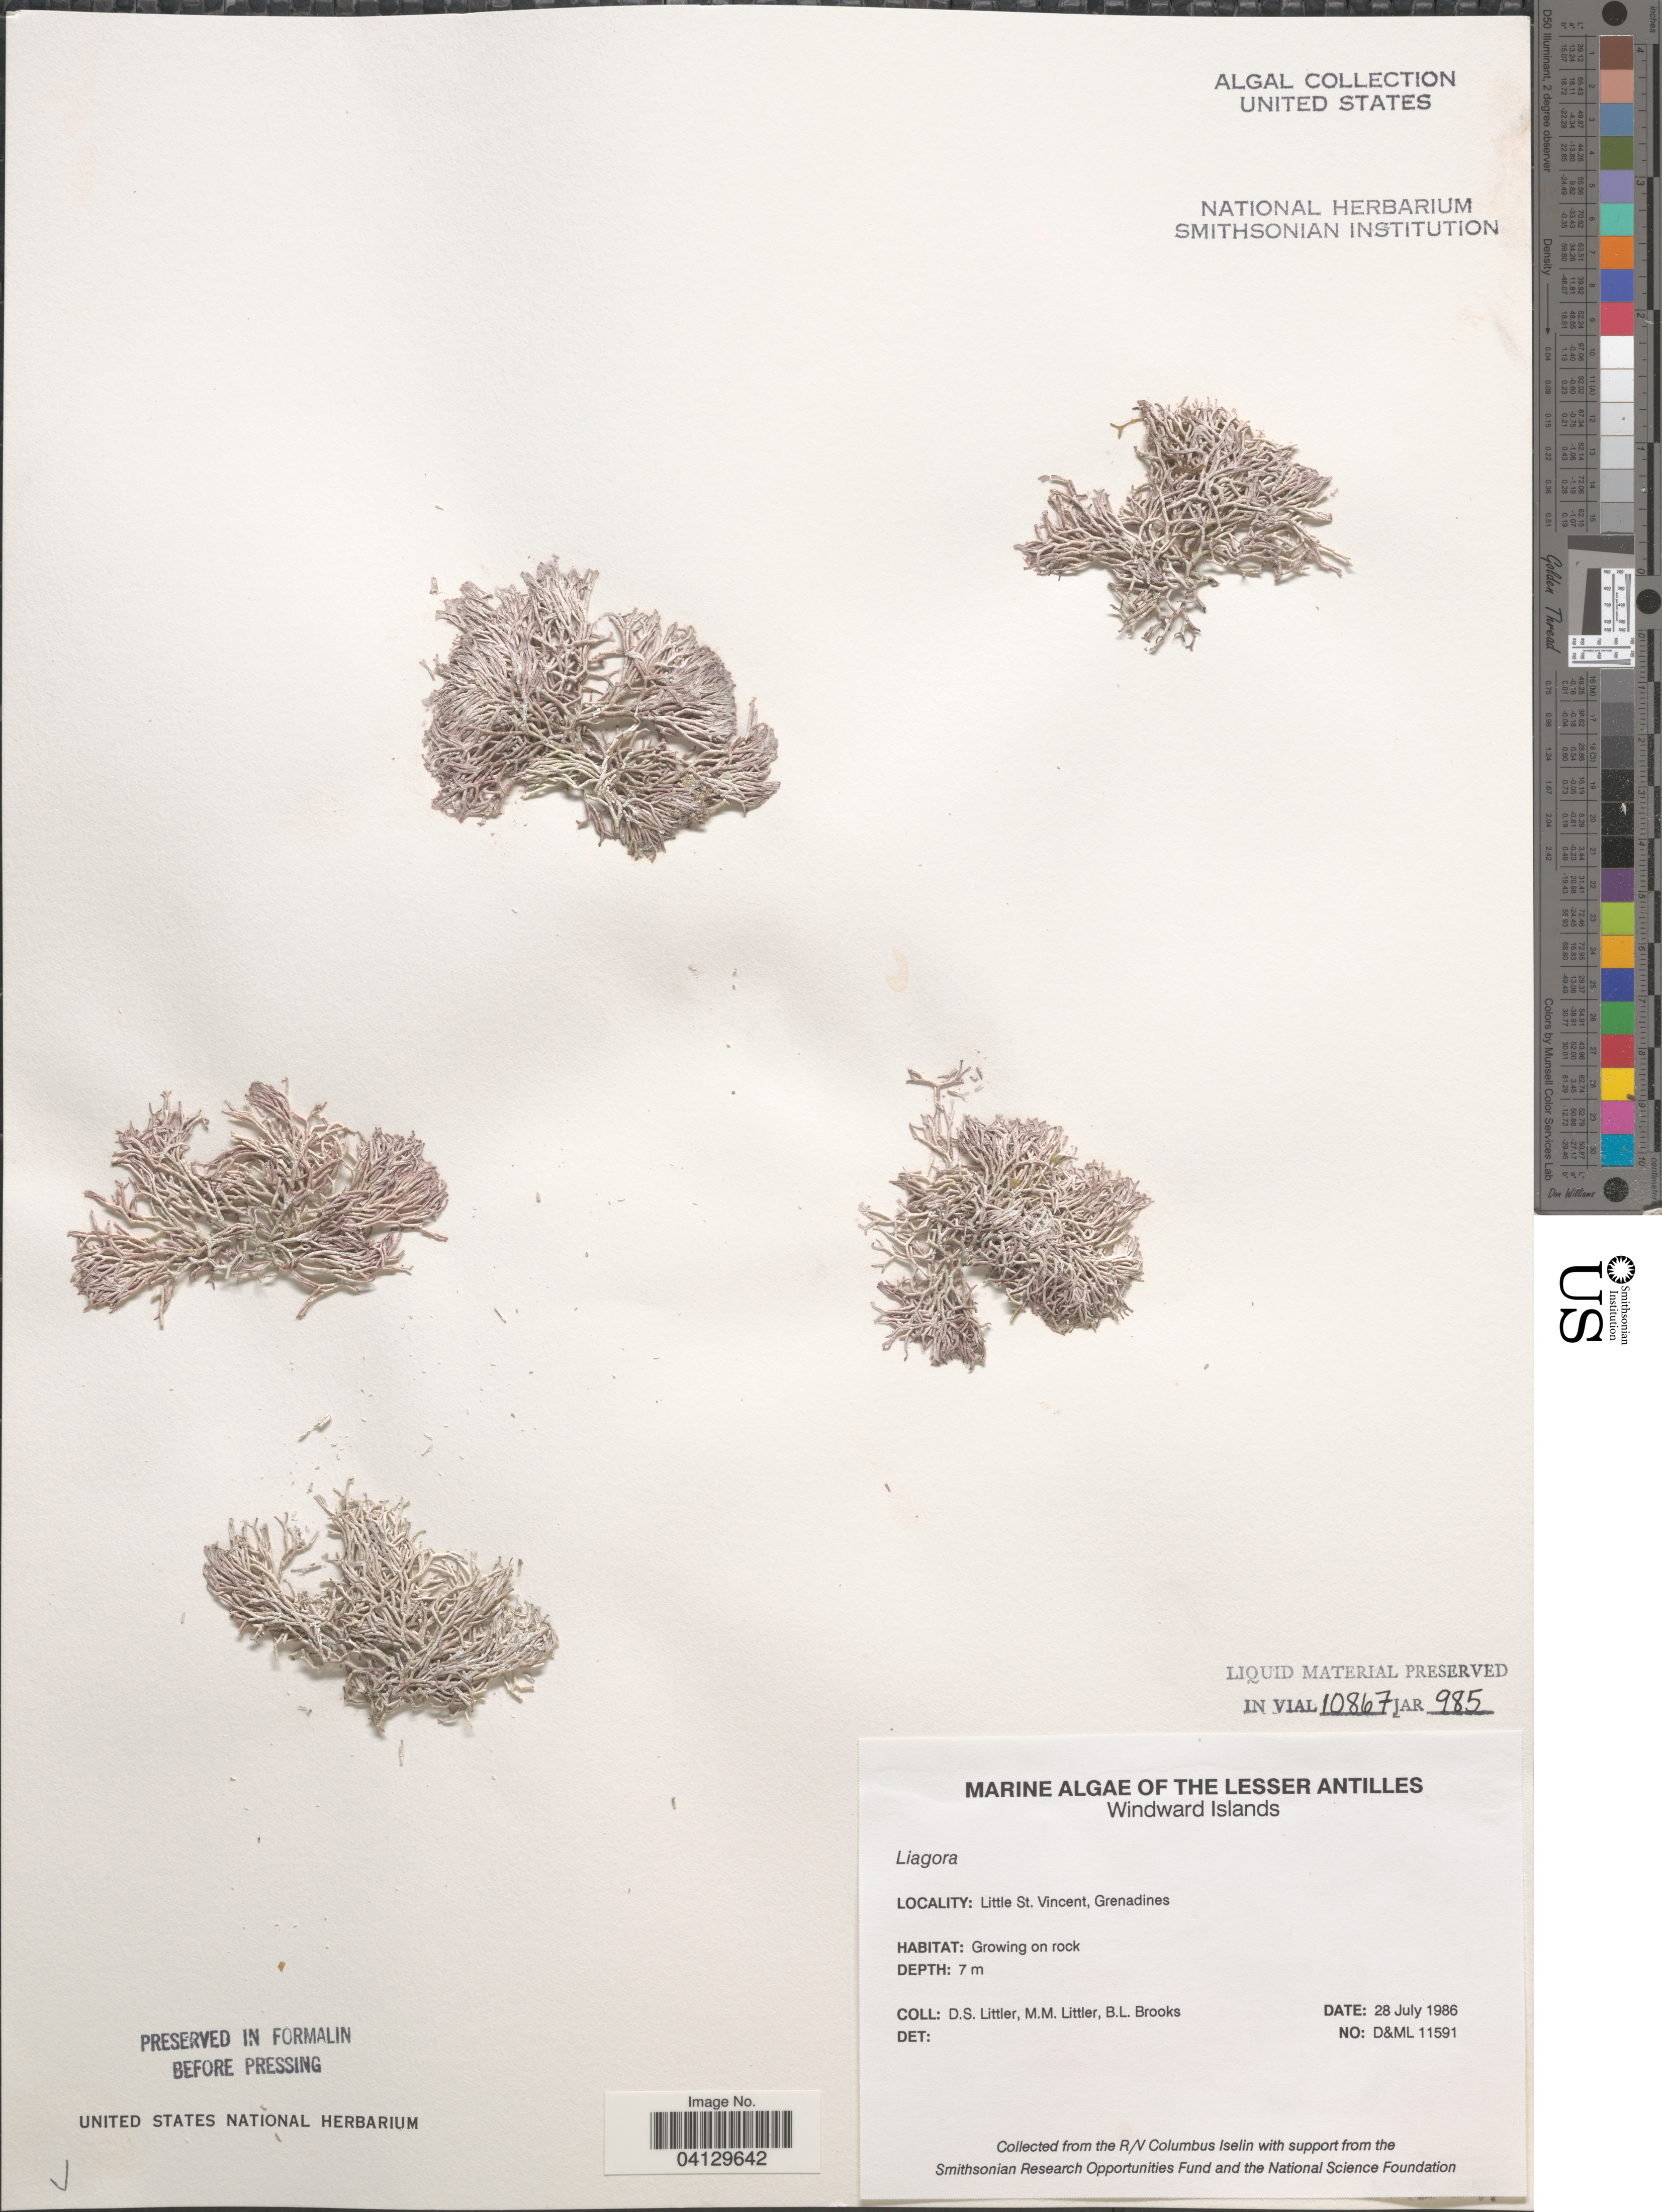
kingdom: Plantae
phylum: Rhodophyta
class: Florideophyceae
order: Nemaliales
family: Liagoraceae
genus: Liagora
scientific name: Liagora sp.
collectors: D. S. Littler & B. Brooks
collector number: D&ML11591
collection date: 1986-07-28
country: St. Vincent - Grenadines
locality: The Lesser Antilles. Windward Islands. Little St. Vincent, Grenadines.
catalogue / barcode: US 328638